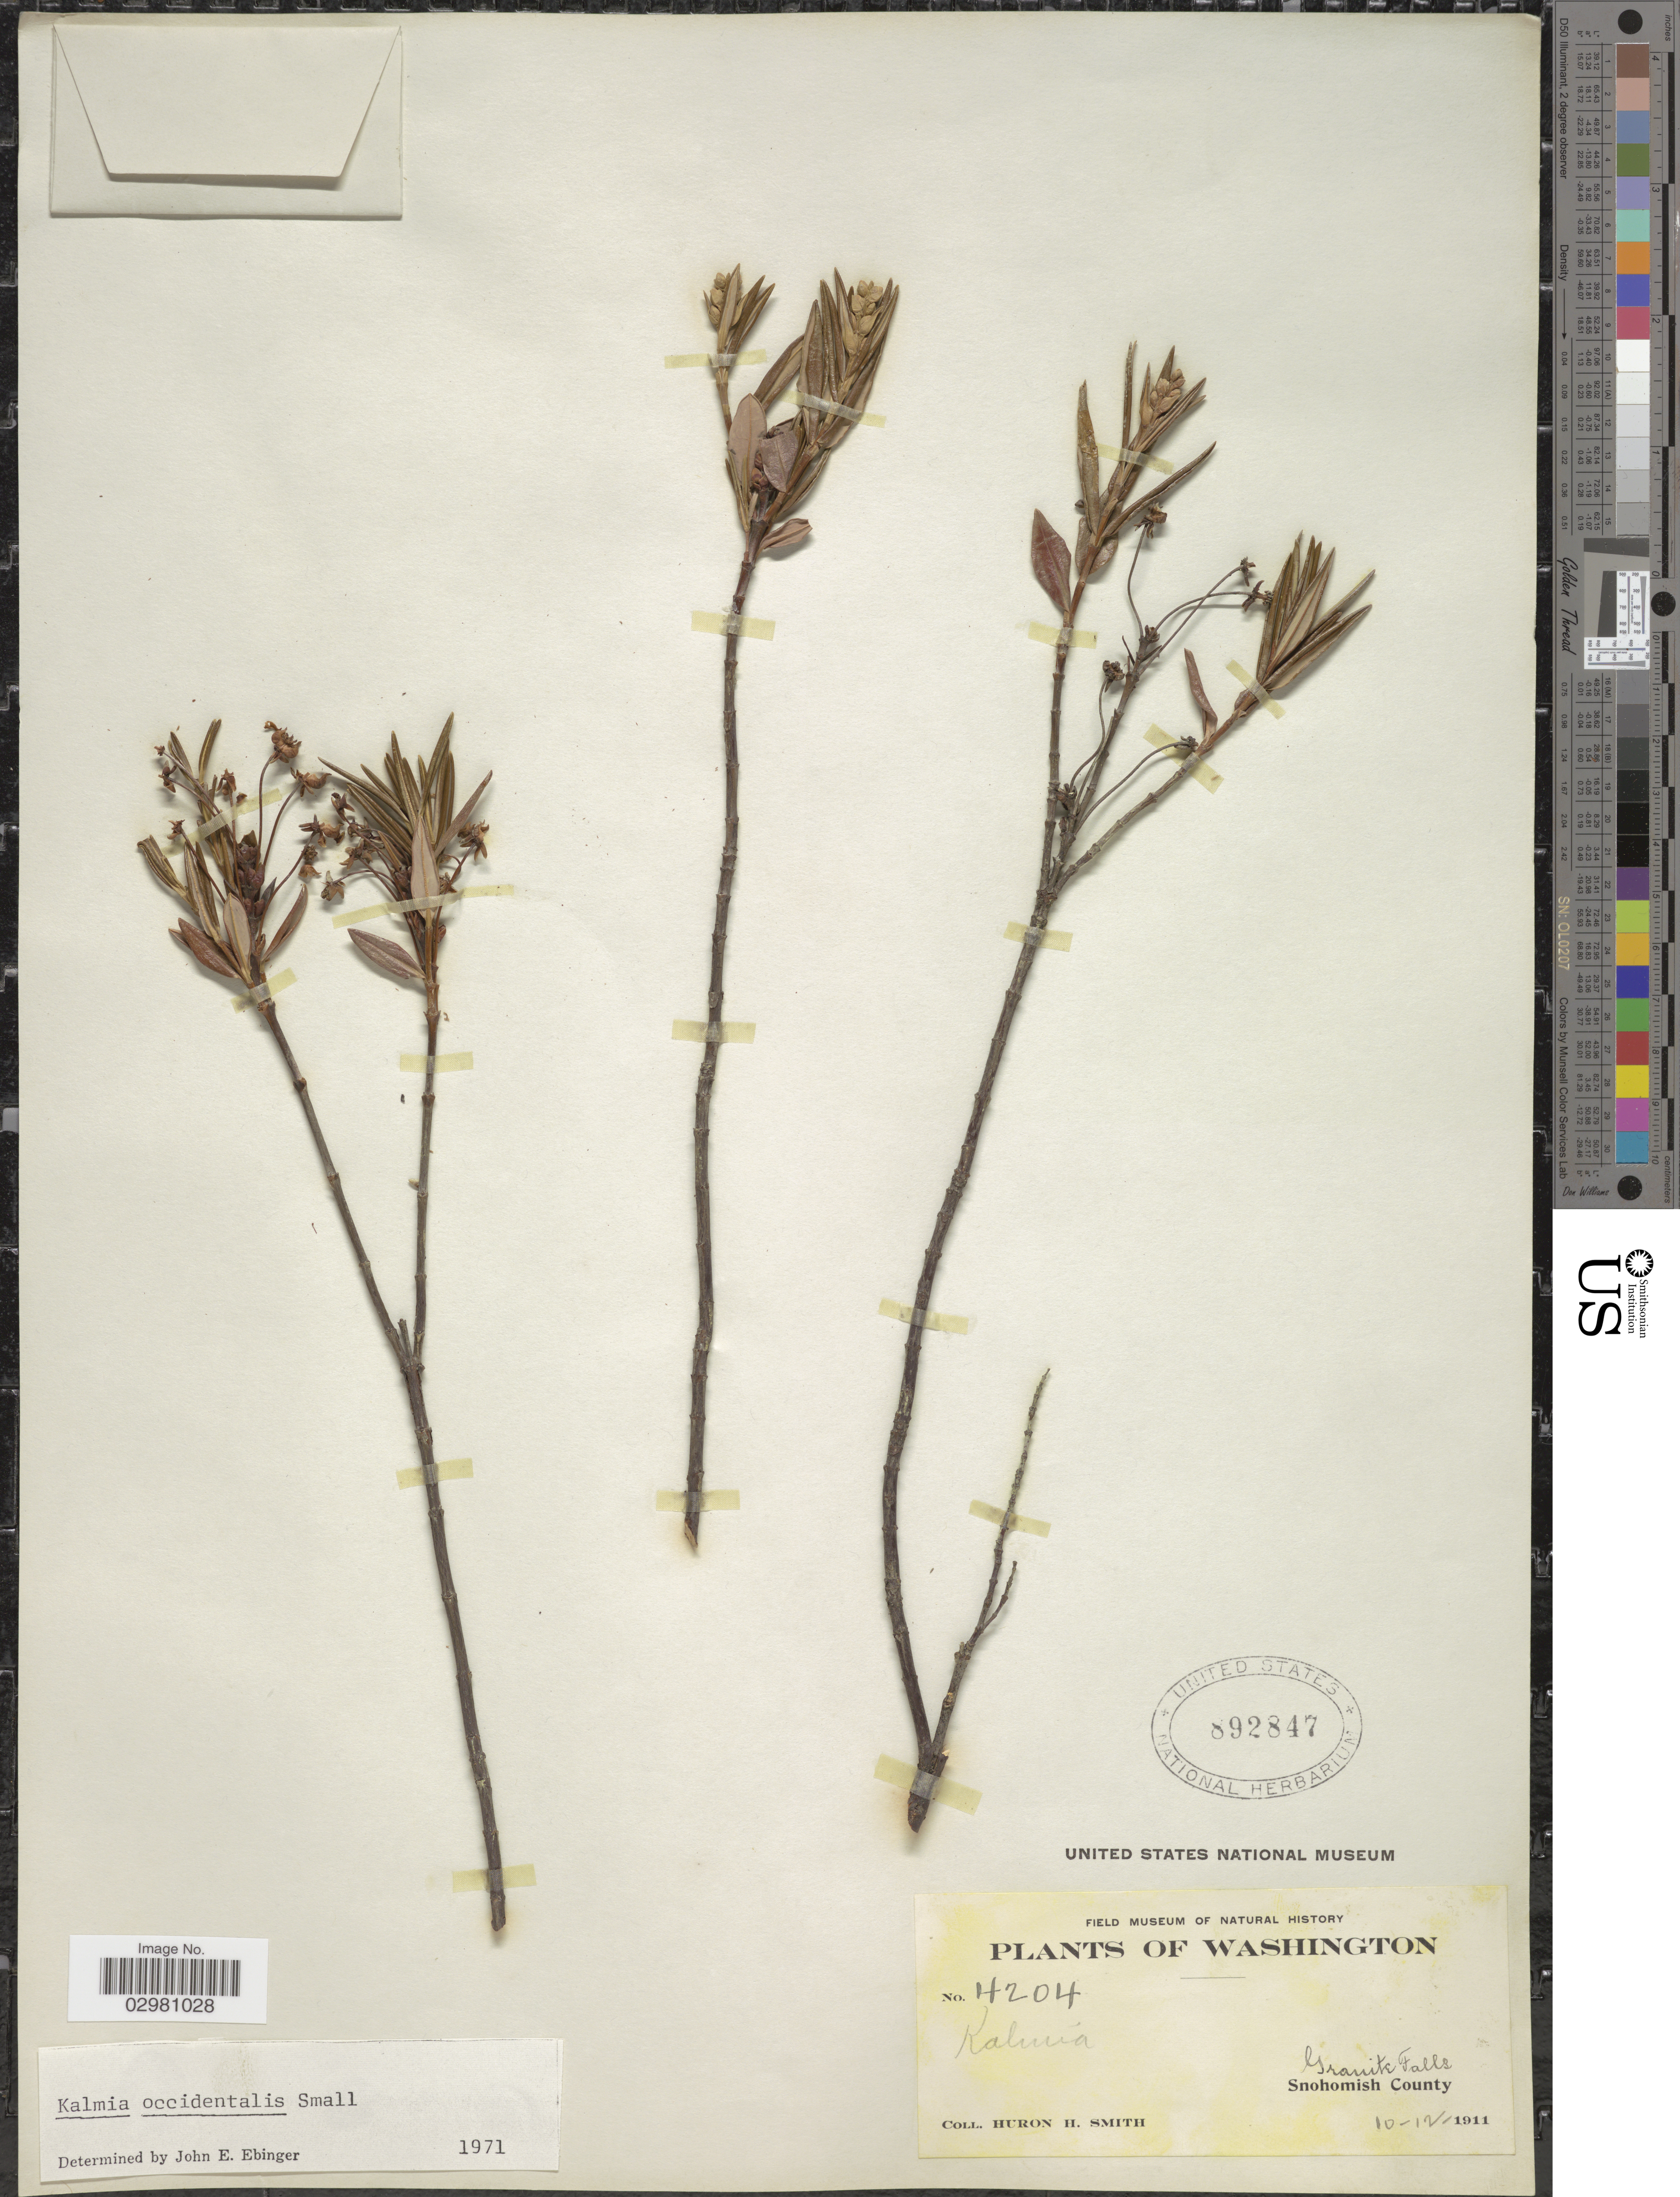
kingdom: Plantae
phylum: Tracheophyta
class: Magnoliopsida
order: Ericales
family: Ericaceae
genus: Kalmia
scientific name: Kalmia microphylla var. occidentalis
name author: (Small) Ebinger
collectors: Huron H. Smith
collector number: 4204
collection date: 1911-10-12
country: United States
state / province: Washington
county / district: Snohomish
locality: Granite Falls. Snohomish County.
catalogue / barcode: US 892847